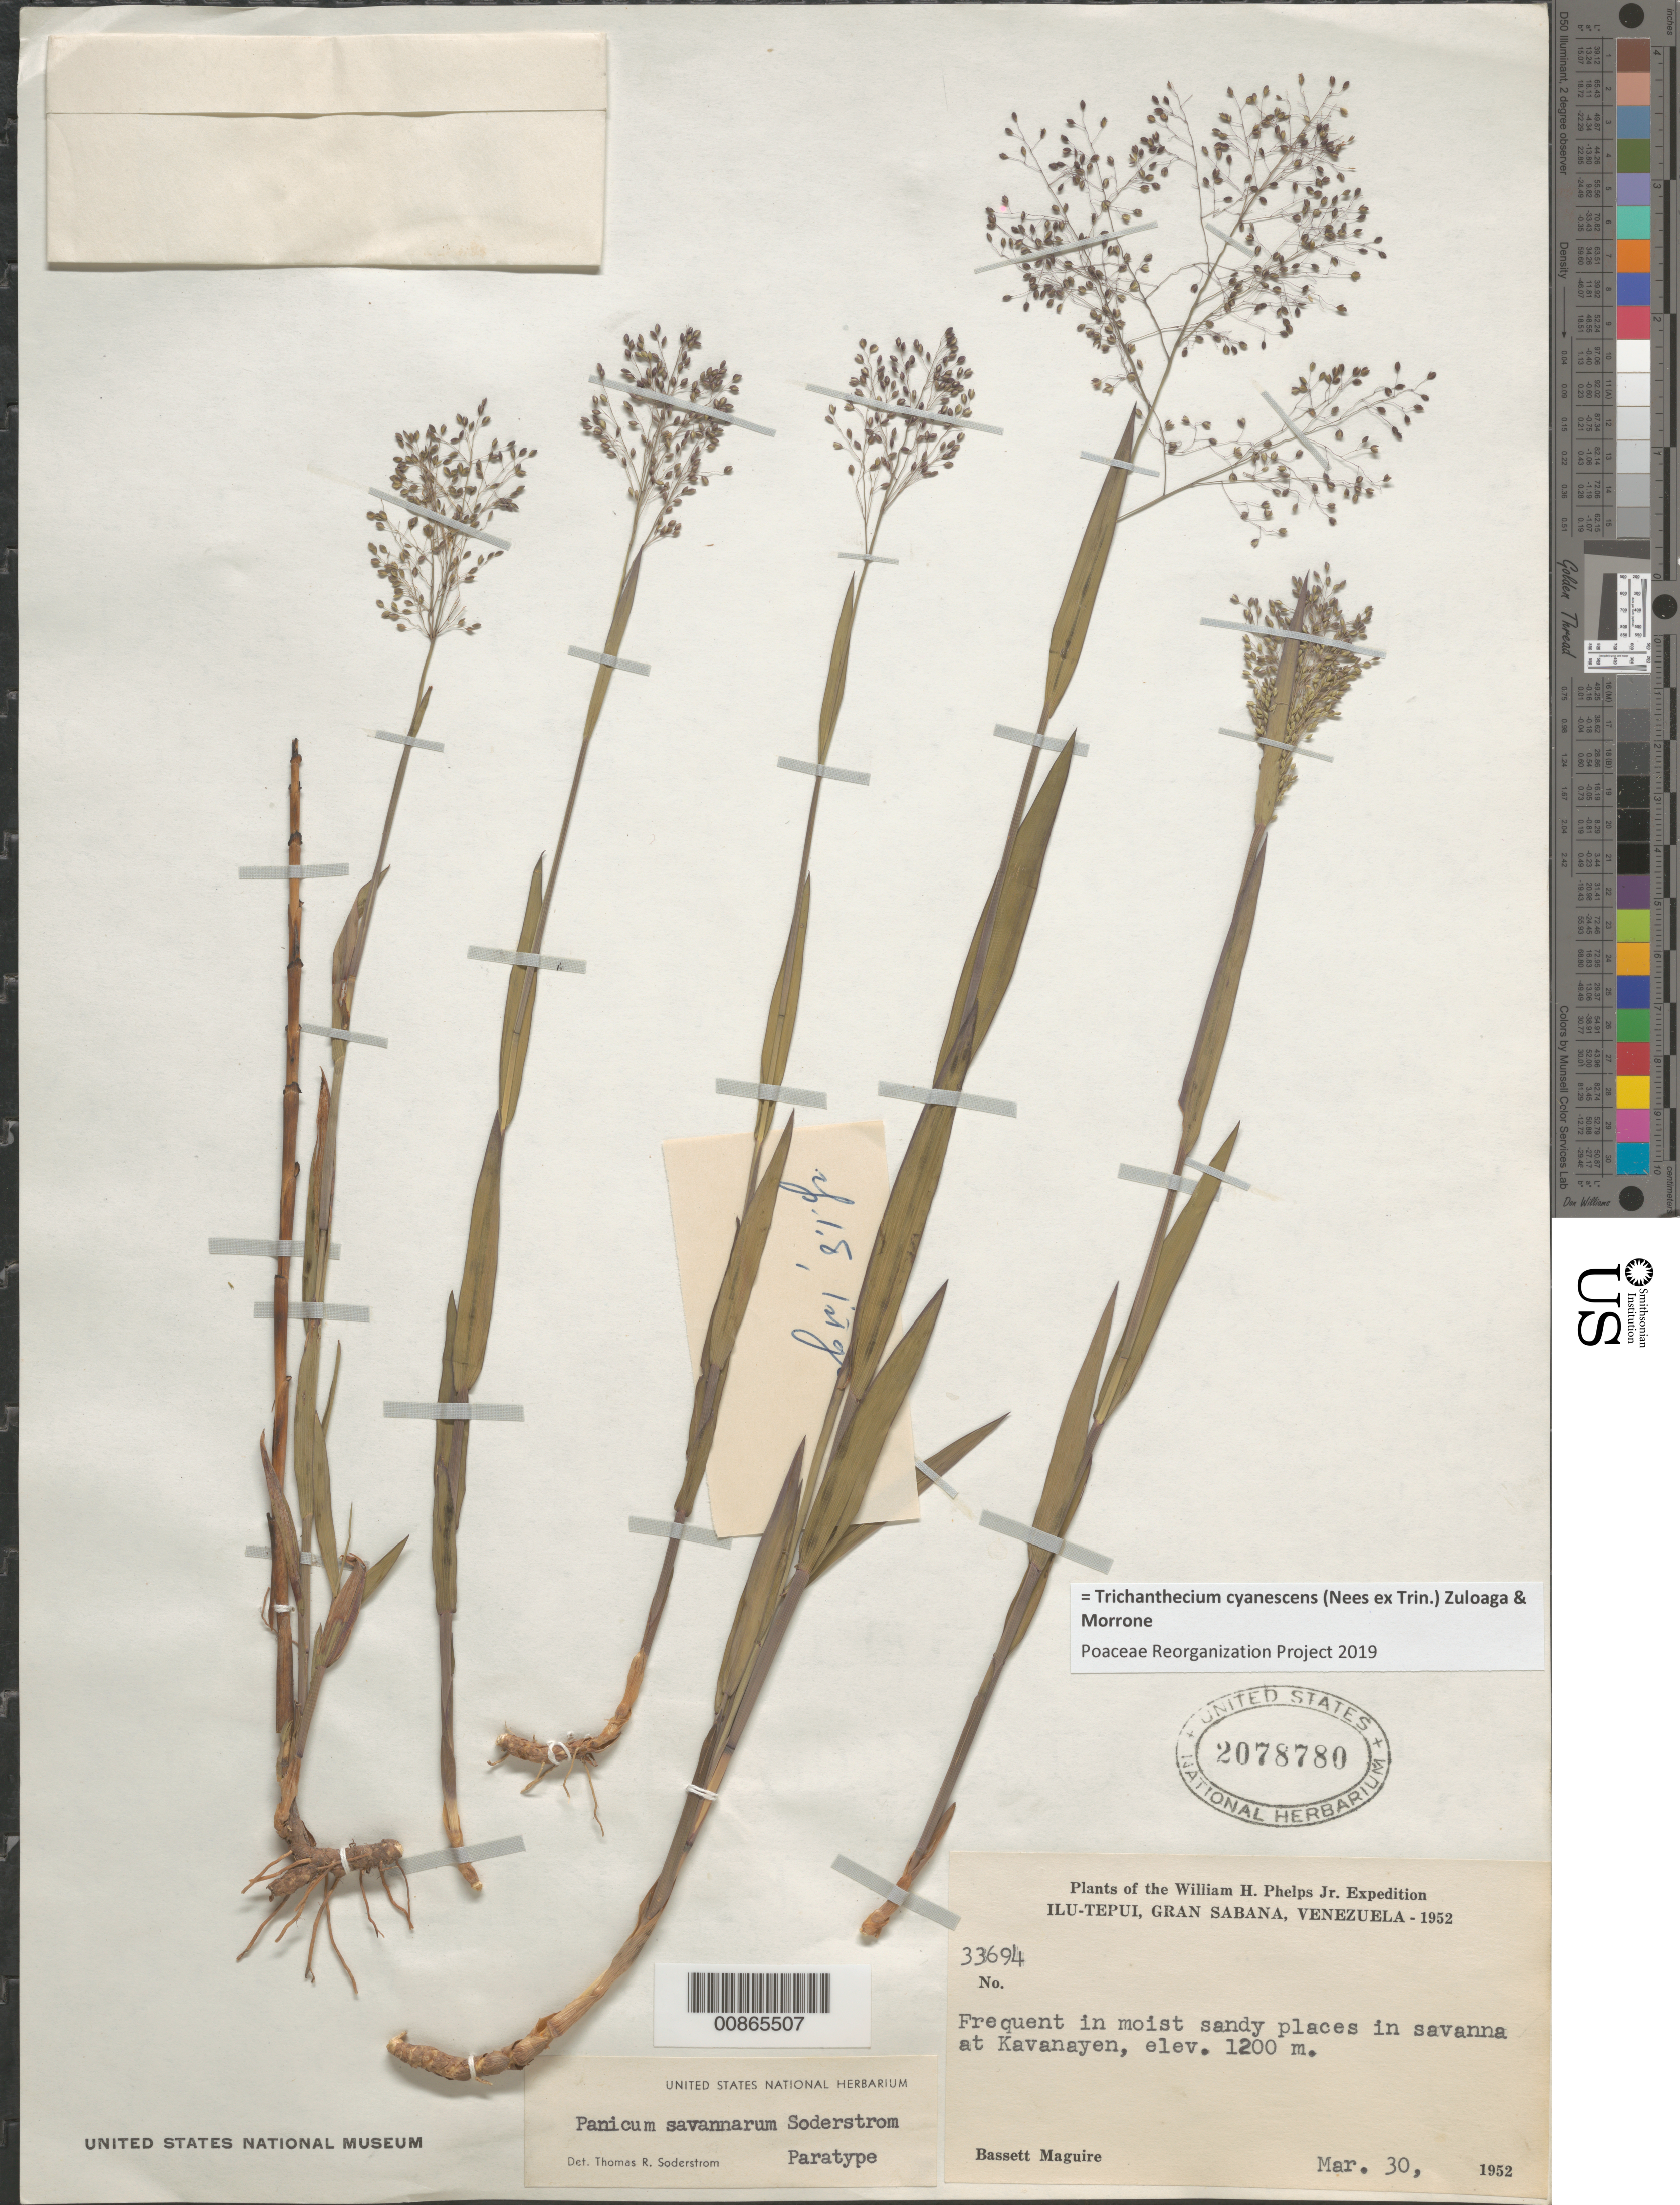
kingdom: Plantae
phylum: Tracheophyta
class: Liliopsida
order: Poales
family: Poaceae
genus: Panicum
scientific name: Panicum cyanescens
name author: Nees ex Trin.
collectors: B. Maguire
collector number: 33694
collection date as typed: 30-Mar-52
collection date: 1952-03-30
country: Venezuela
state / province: Bolívar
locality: Gran Sabana, Ilu-tepuí, Kavanayén Mission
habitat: Moist sandy places in savanna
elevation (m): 1200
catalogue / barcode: US 2078780